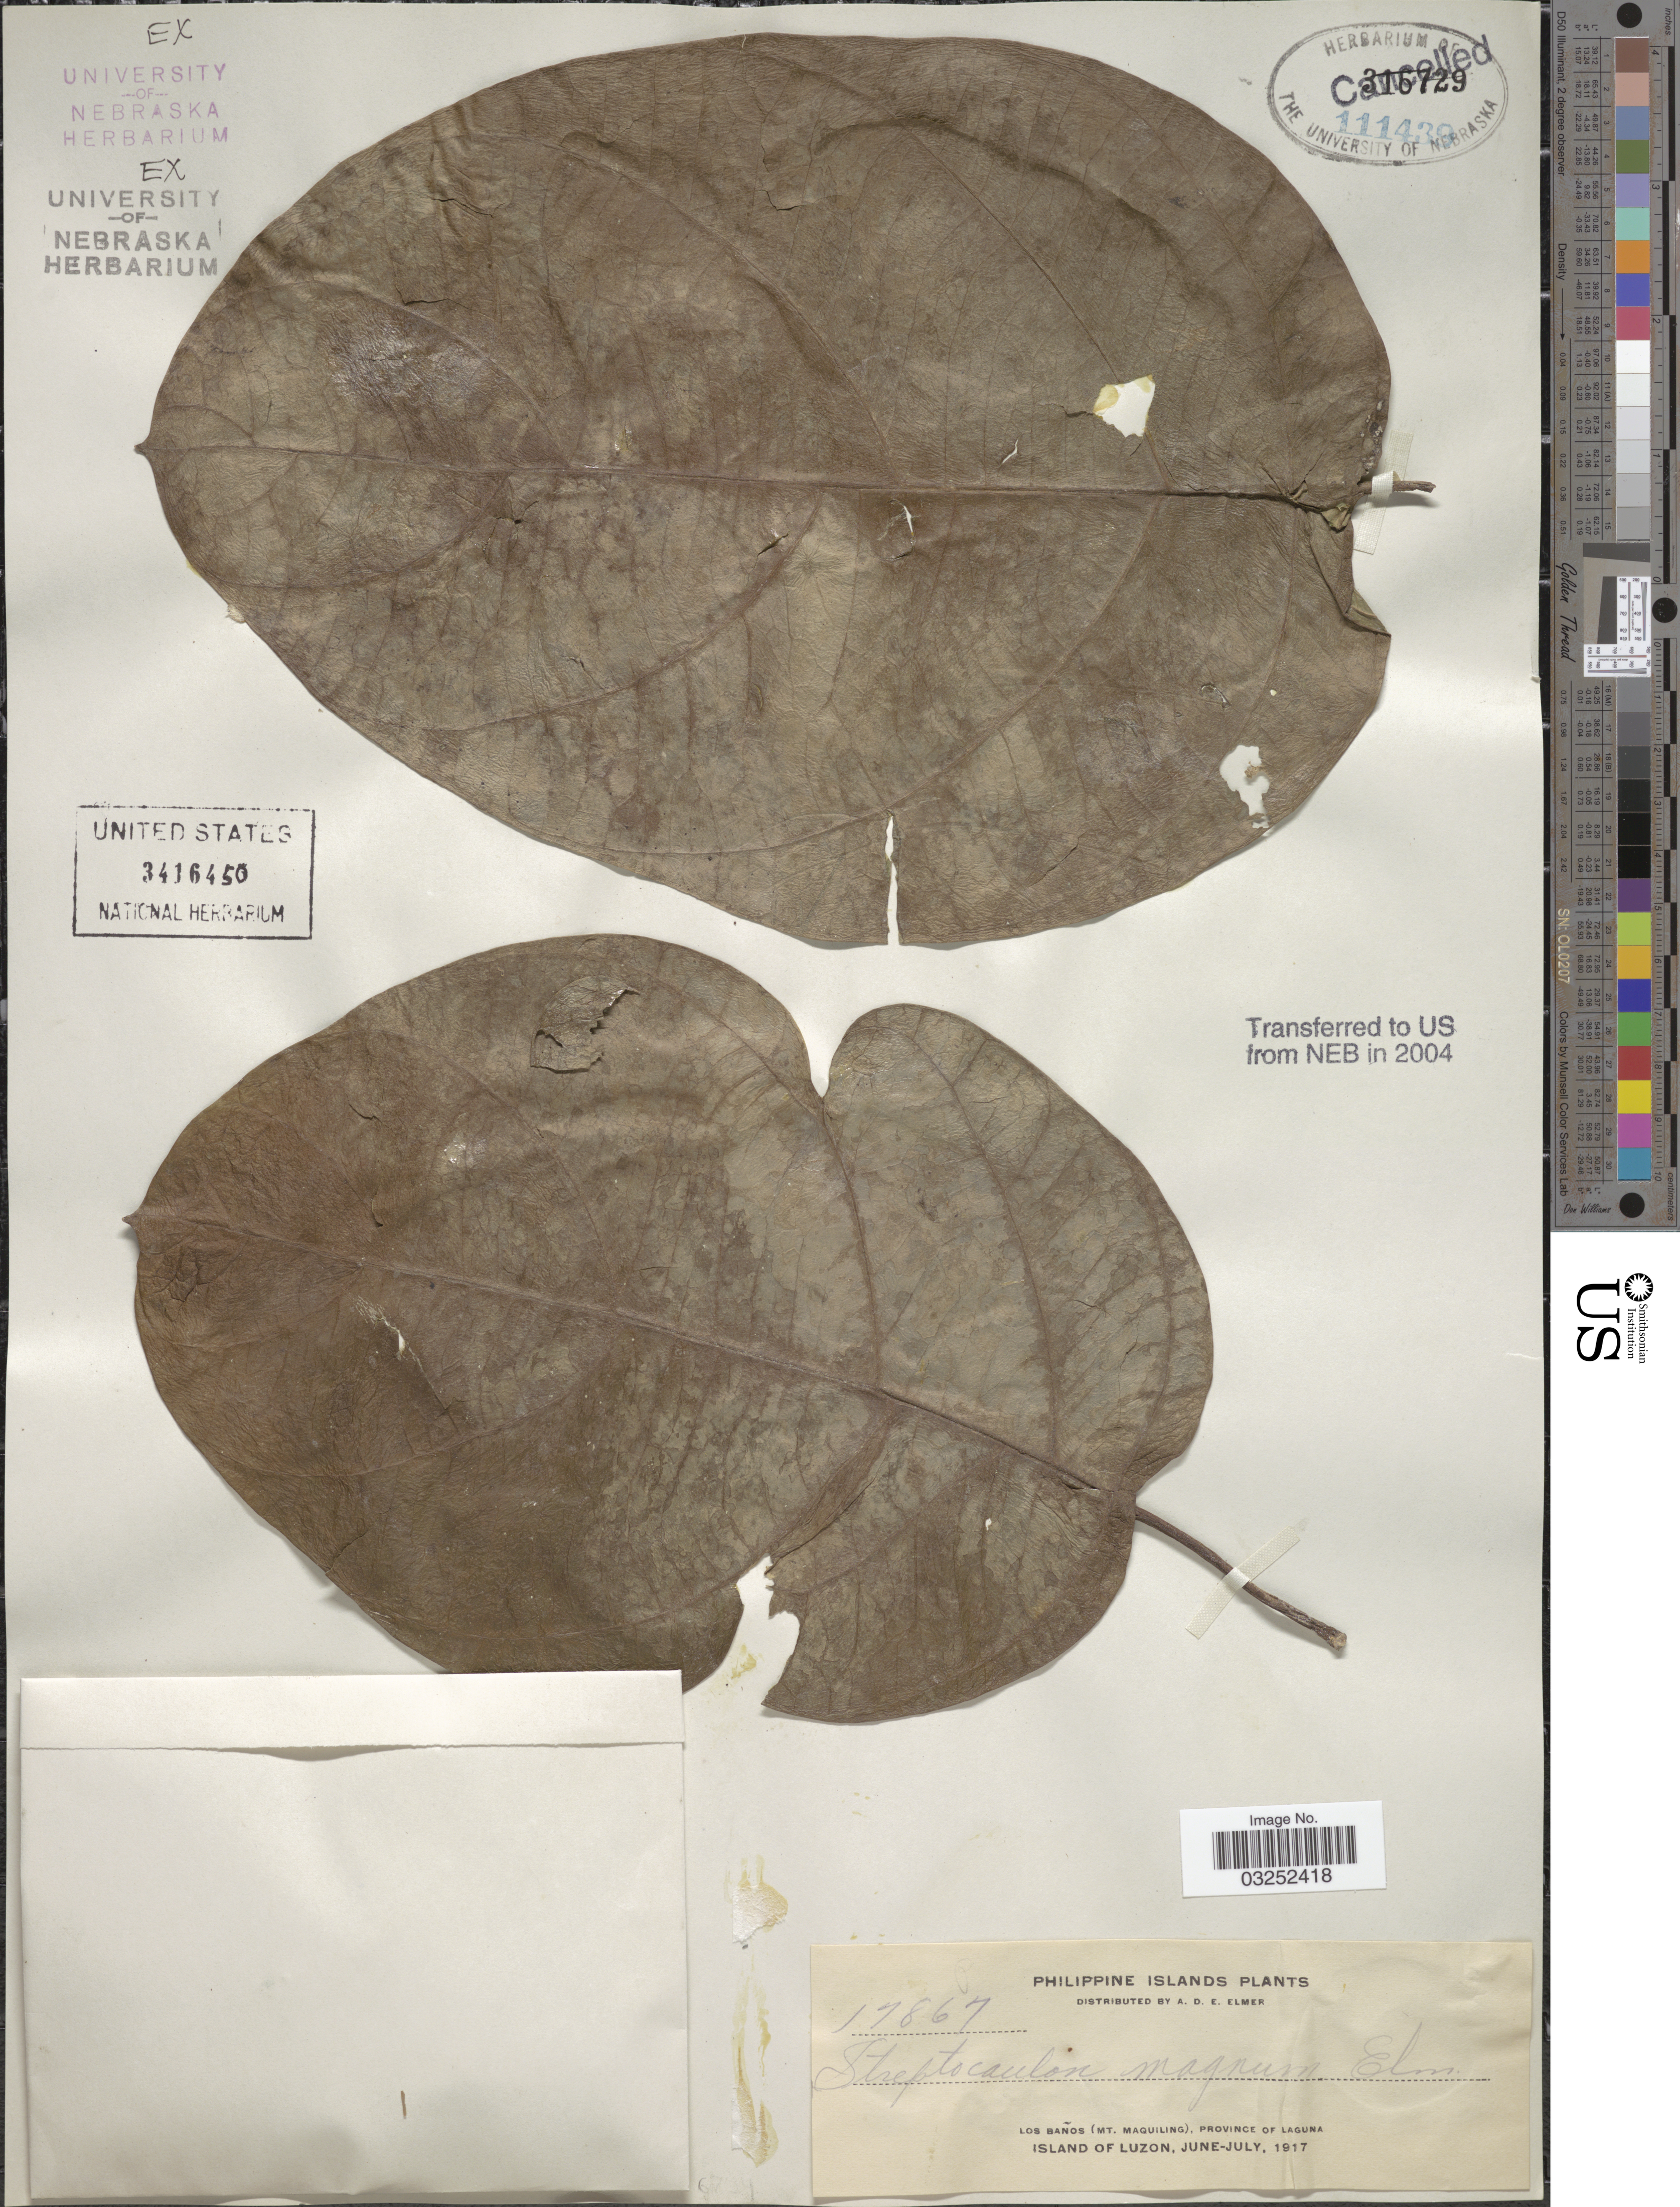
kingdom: Plantae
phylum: Tracheophyta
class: Magnoliopsida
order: Gentianales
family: Apocynaceae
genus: Streptocaulon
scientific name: Streptocaulon magnum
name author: Elmer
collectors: A. D. E. Elmer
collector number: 17867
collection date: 1917-06/1917-07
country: Philippines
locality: Los Baños (Mt. Maquiling), Province of Laguna, Island of Luzon.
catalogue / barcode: US 3416450